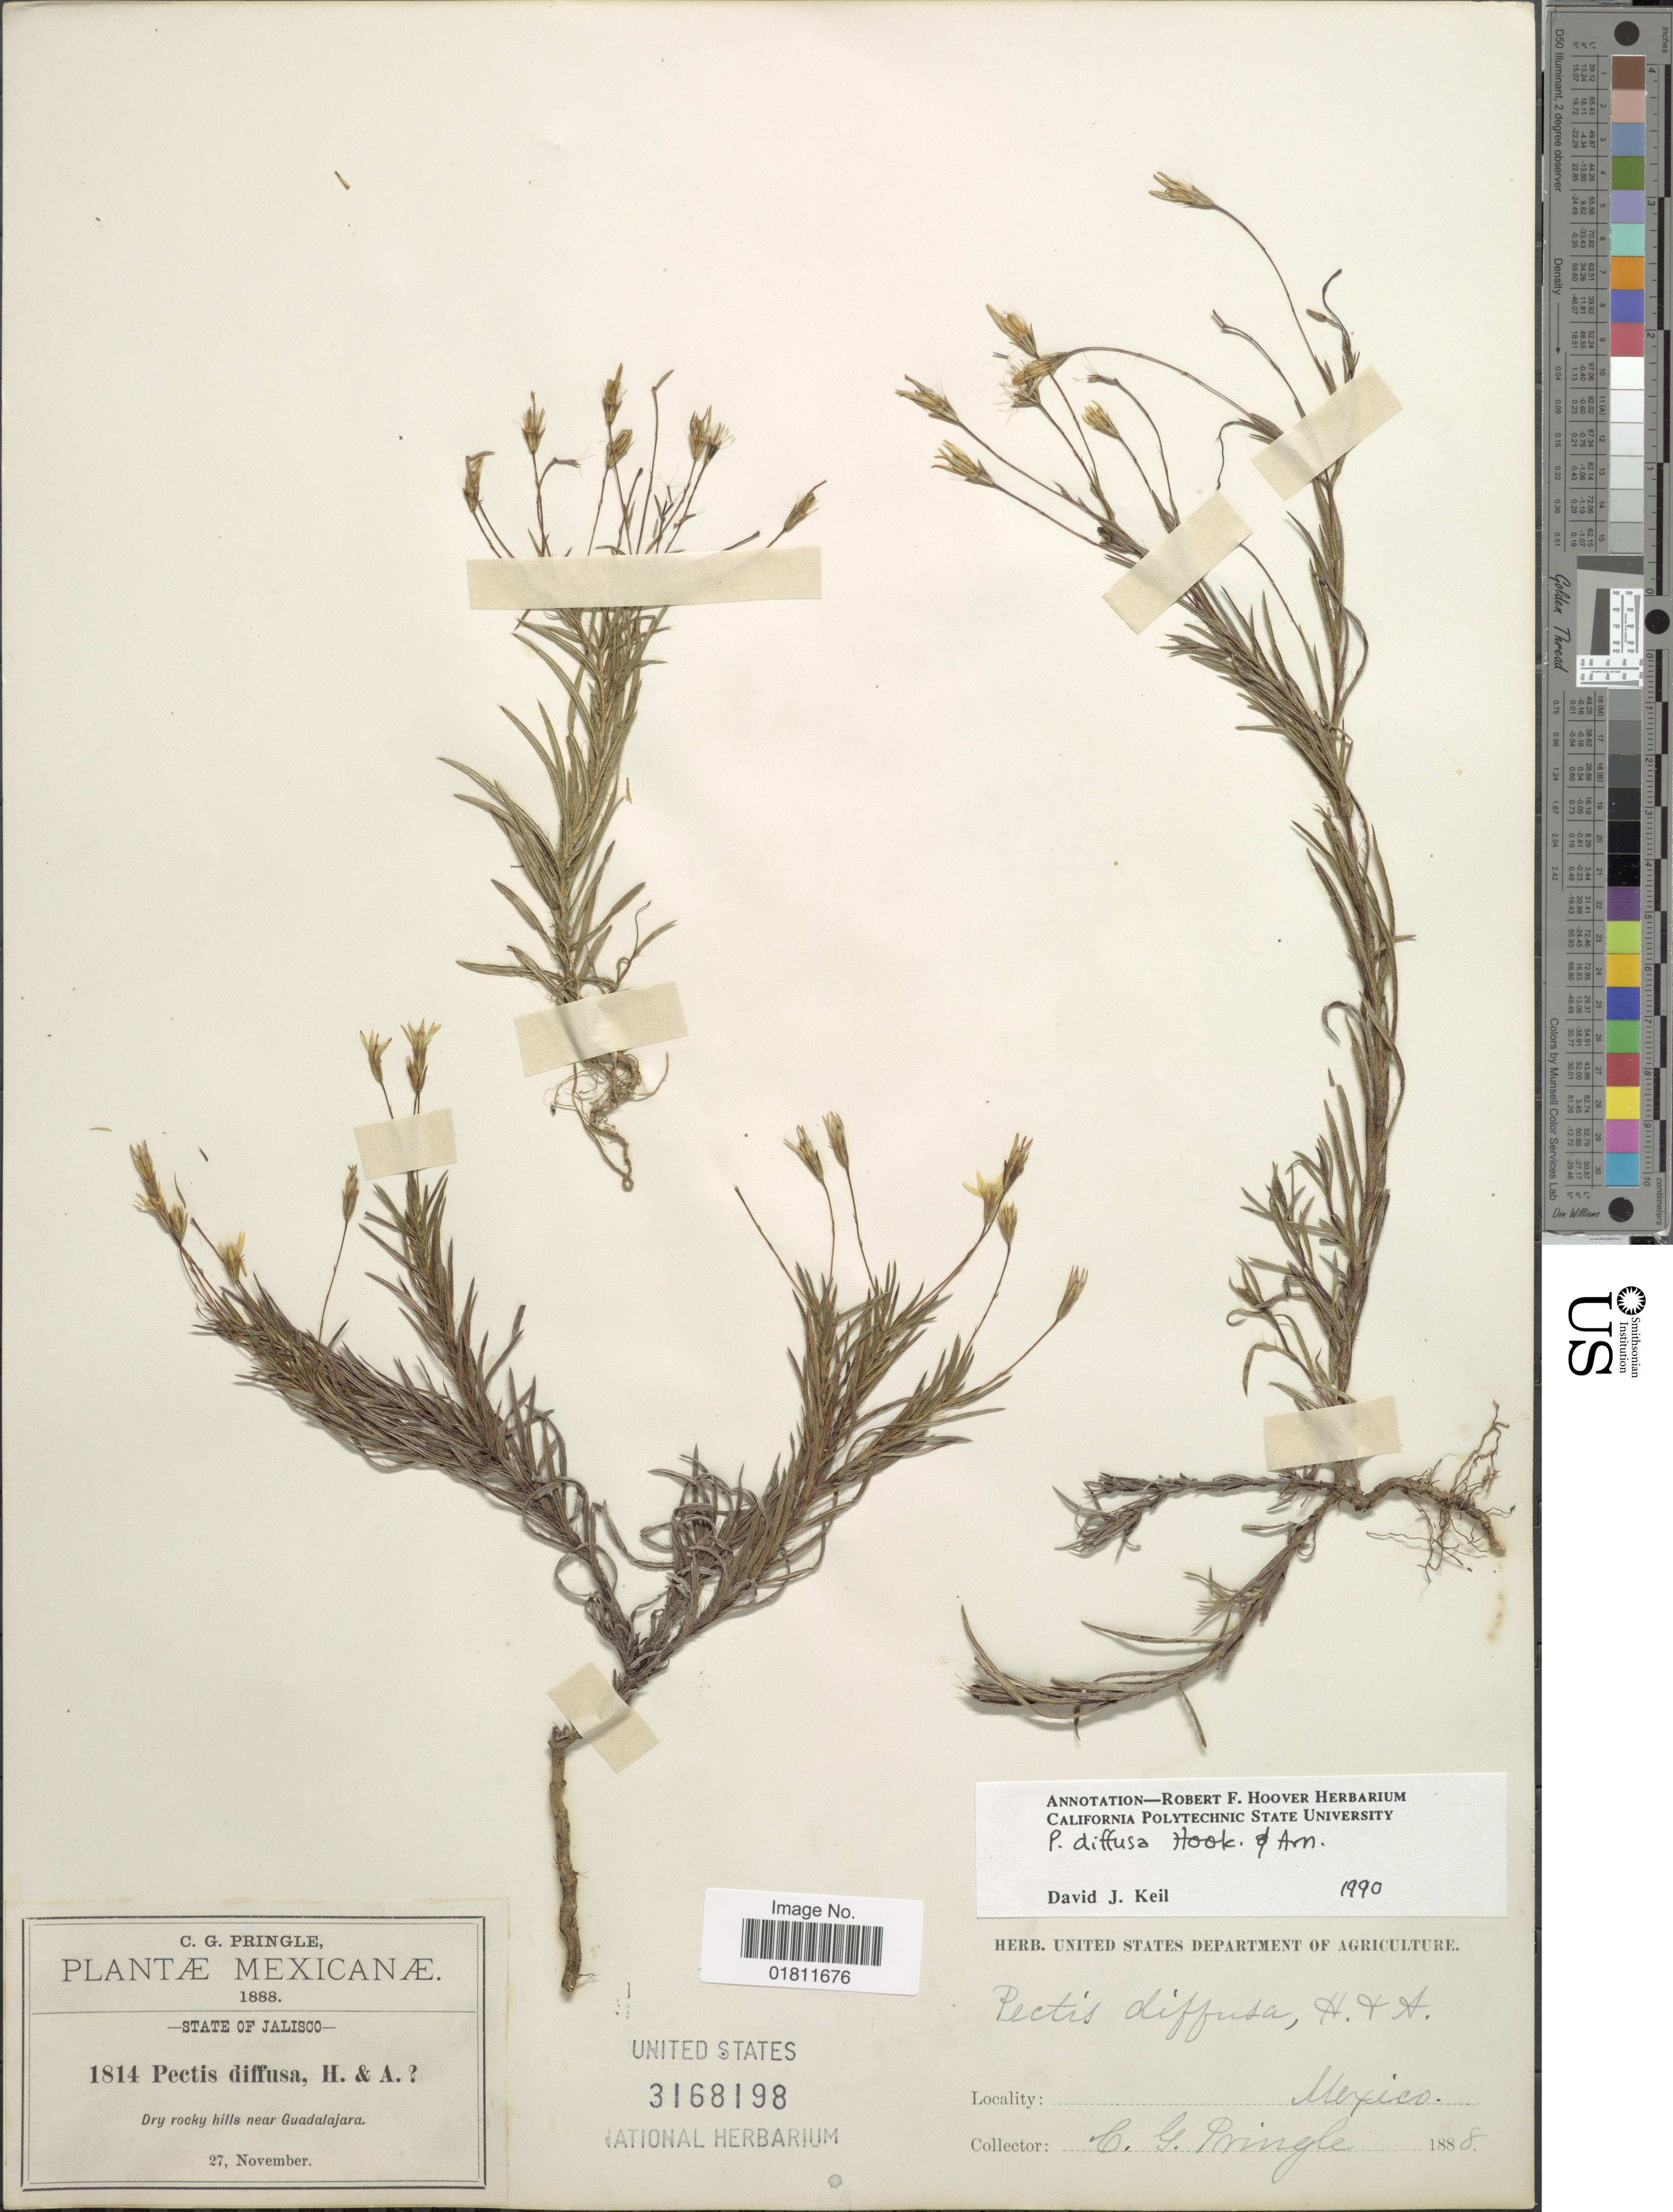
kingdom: Plantae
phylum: Tracheophyta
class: Magnoliopsida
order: Asterales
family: Asteraceae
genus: Pectis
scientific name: Pectis diffusa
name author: Hook. & Arn.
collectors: C. G. Pringle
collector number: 1814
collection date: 1888-11-27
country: Mexico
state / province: Jalisco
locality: State of Jalisco. Dry rocky hills near Guadalajara.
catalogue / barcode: US 3168198